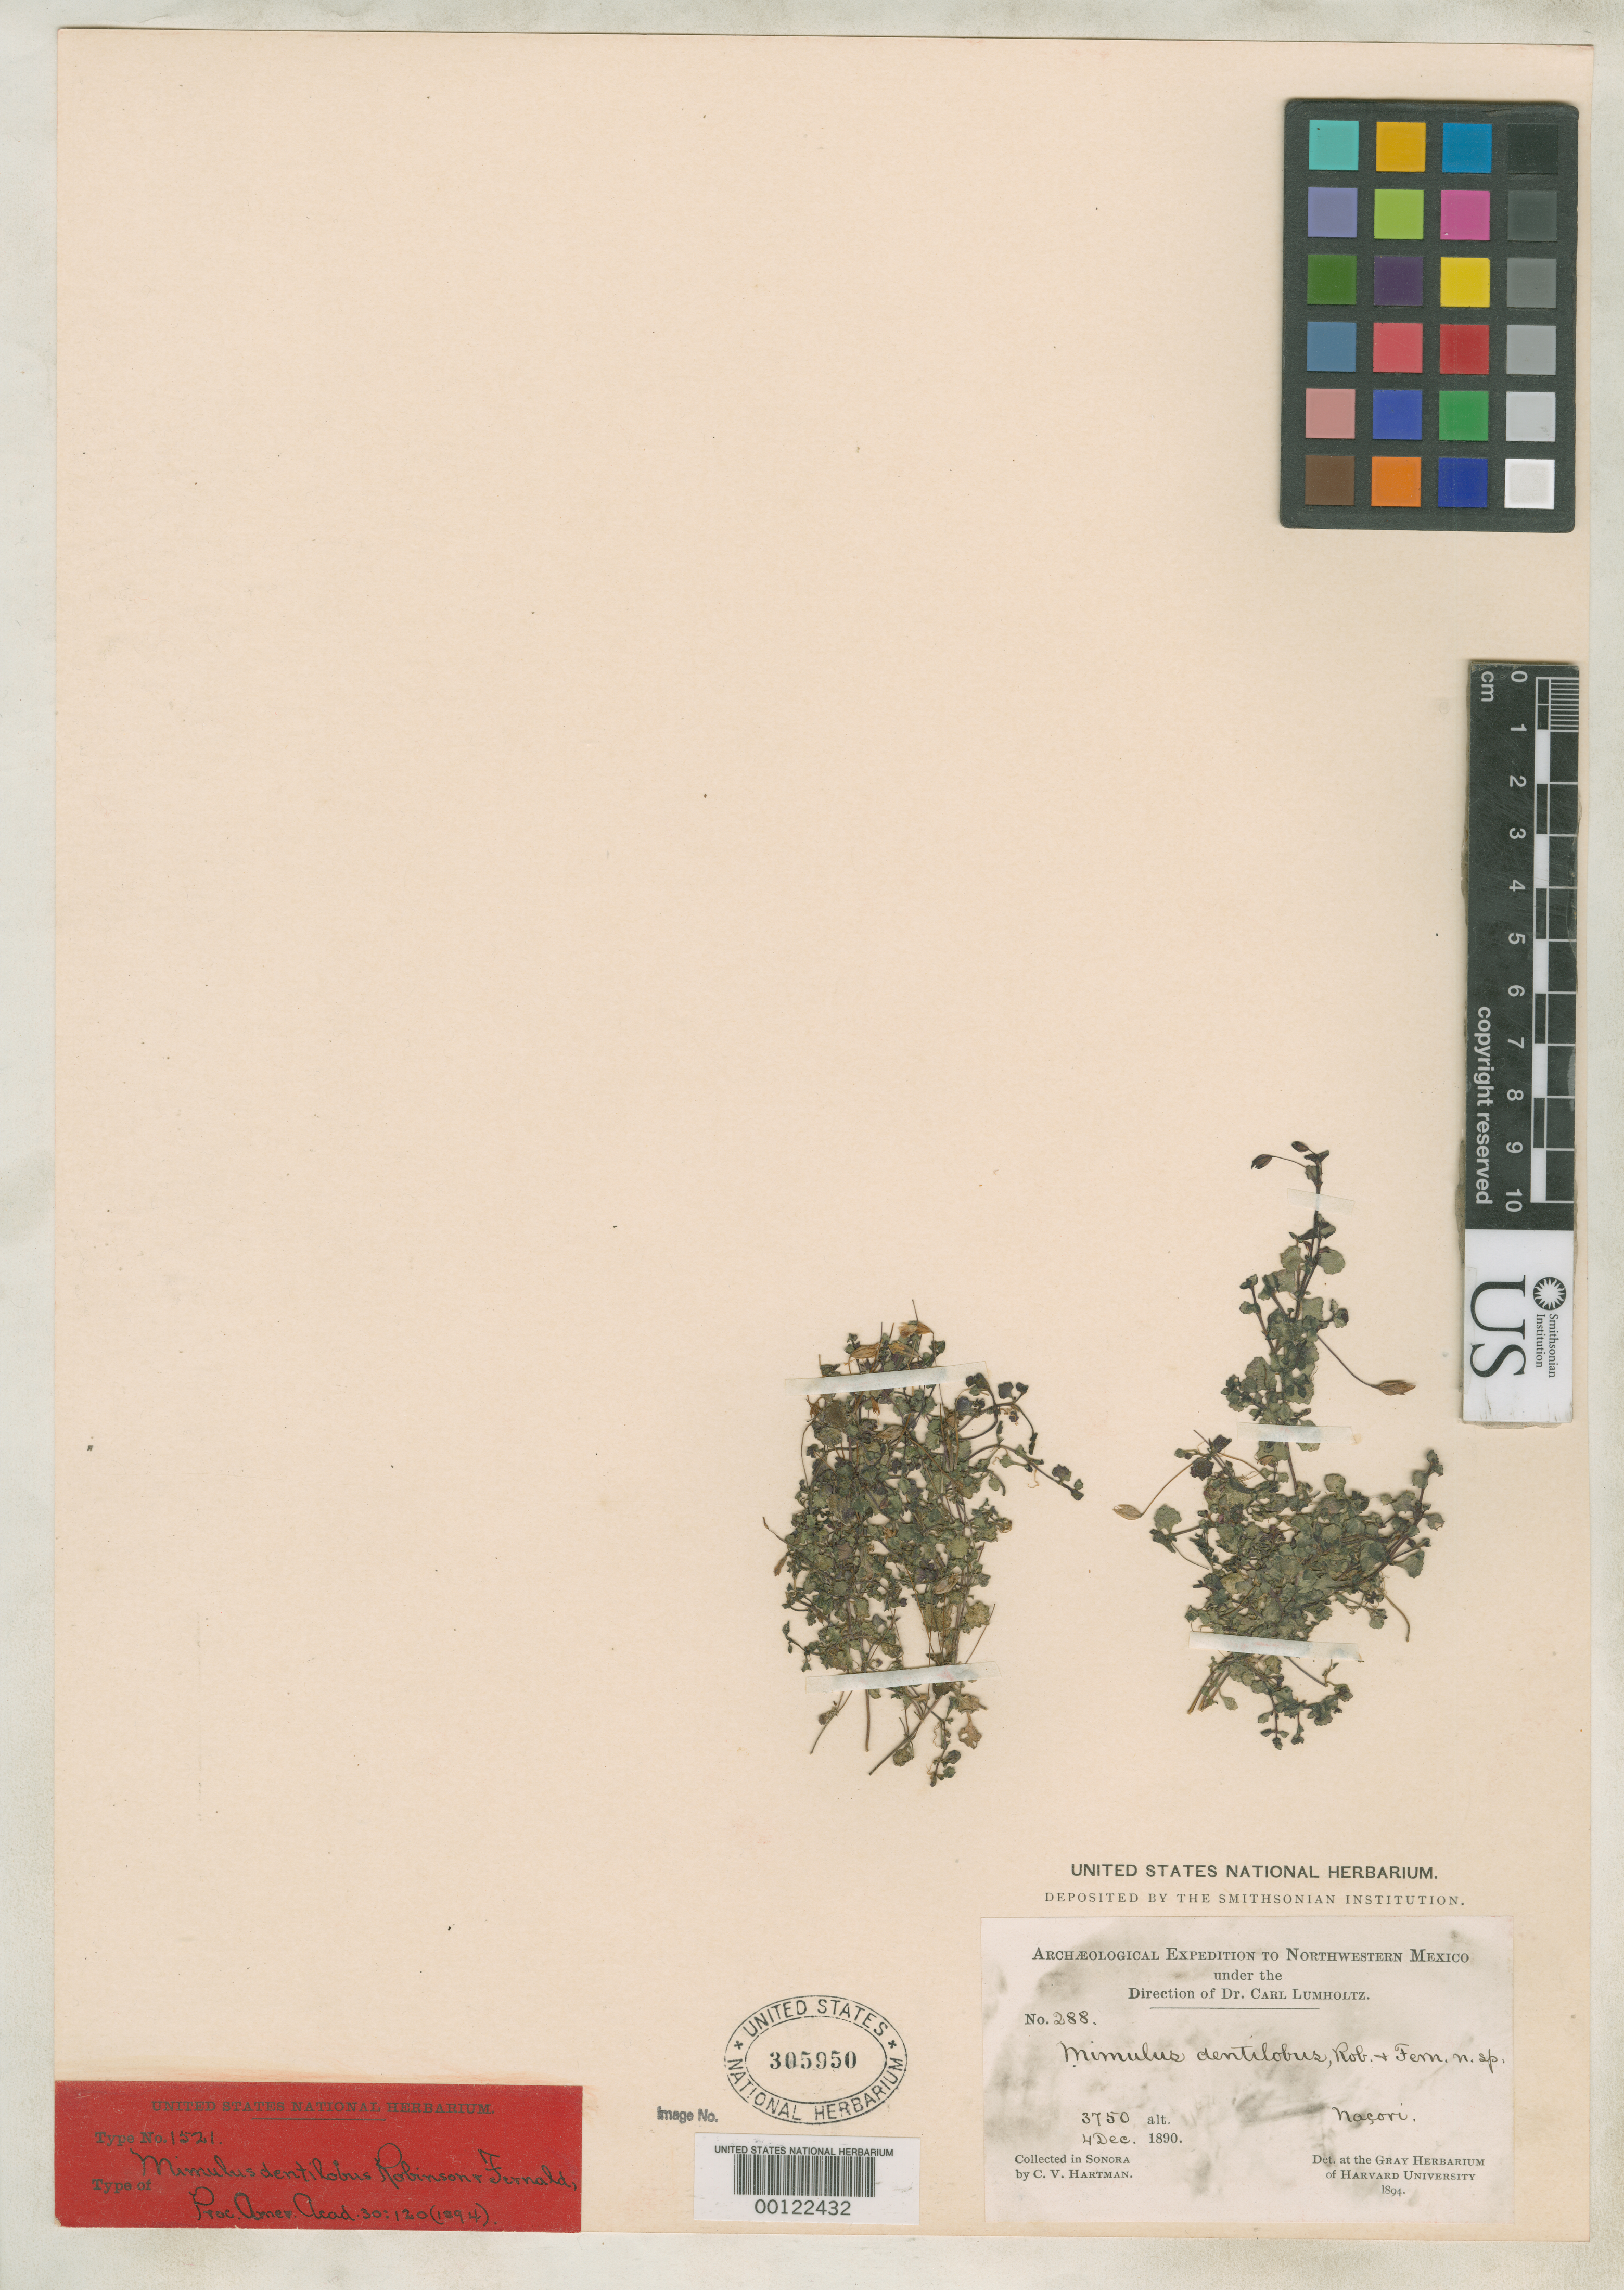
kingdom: Plantae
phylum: Tracheophyta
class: Magnoliopsida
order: Lamiales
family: Phrymaceae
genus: Mimulus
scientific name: Mimulus dentilobus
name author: B.L. Rob. & Fernald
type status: Isosyntype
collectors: C. V. Hartman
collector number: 288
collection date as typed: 04 Dec 1890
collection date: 1890-12-04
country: Mexico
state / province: Sonora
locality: Nacory.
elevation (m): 1143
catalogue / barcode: US 305950